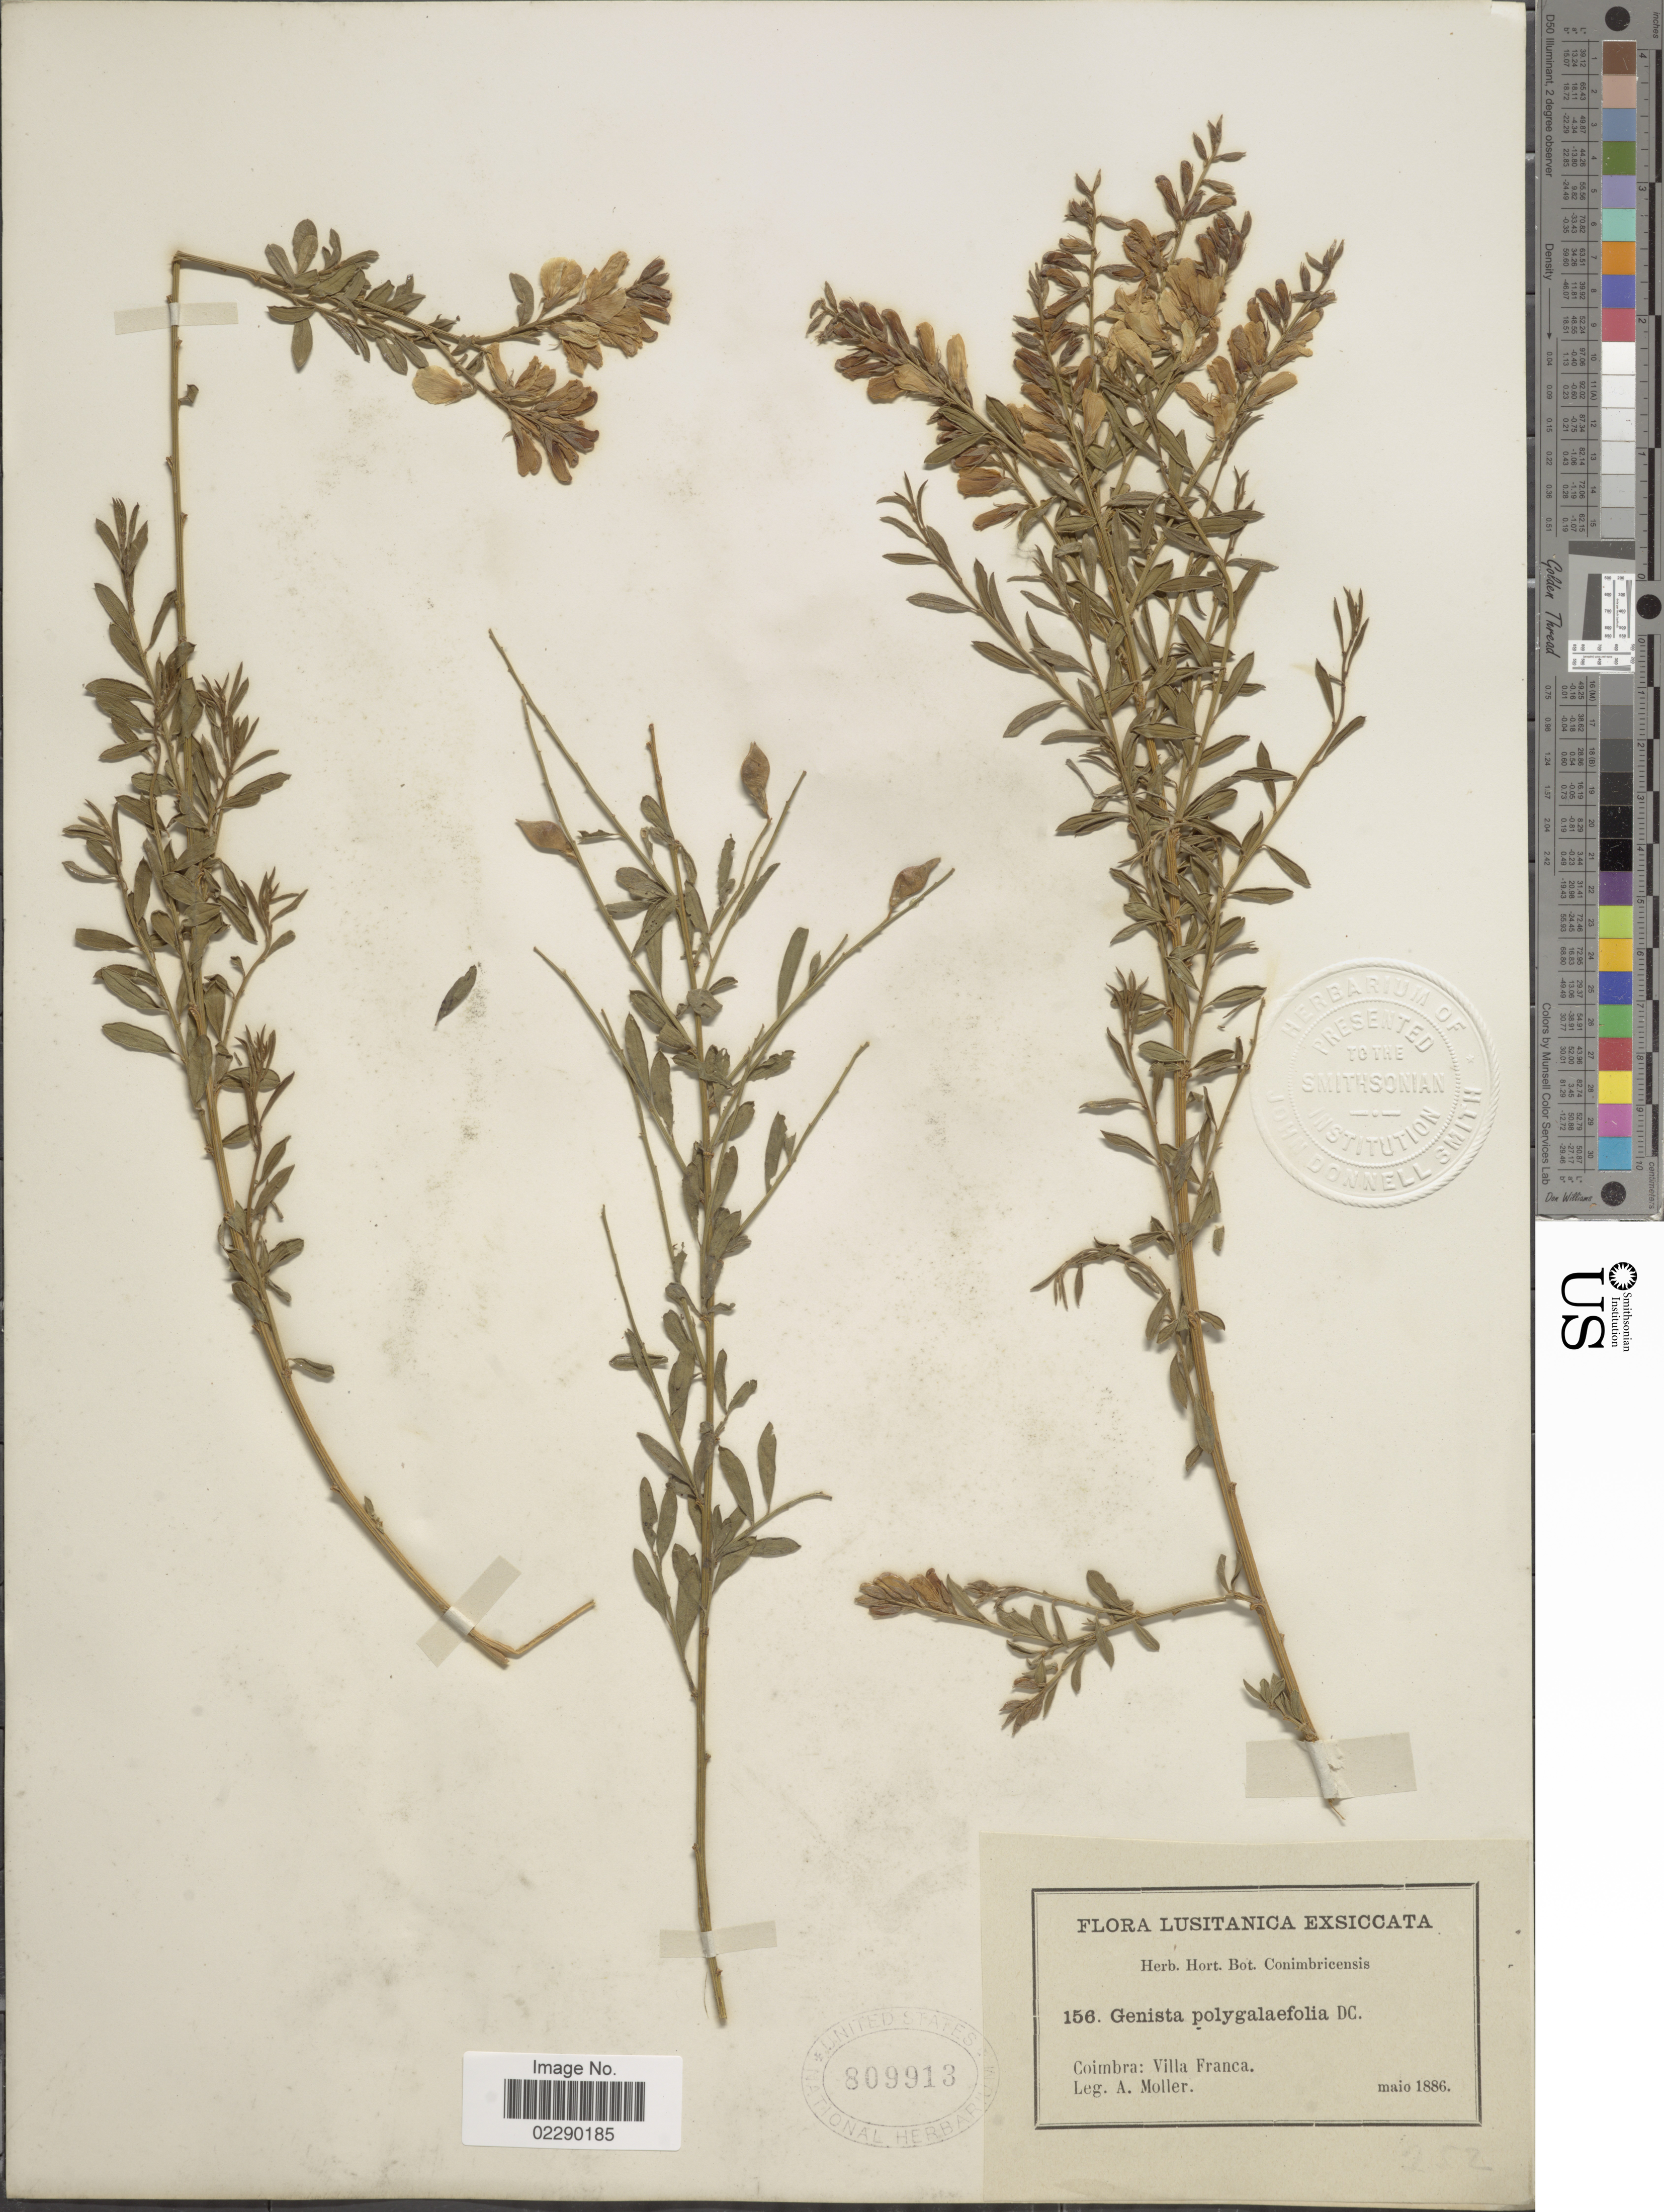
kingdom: Plantae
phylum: Tracheophyta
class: Magnoliopsida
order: Fabales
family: Fabaceae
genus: Genista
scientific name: Genista florida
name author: L.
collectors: A. Moller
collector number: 156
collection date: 1886-05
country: Portugal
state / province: Coimbra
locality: Lusitanica, Villa Franca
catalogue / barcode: US 809913